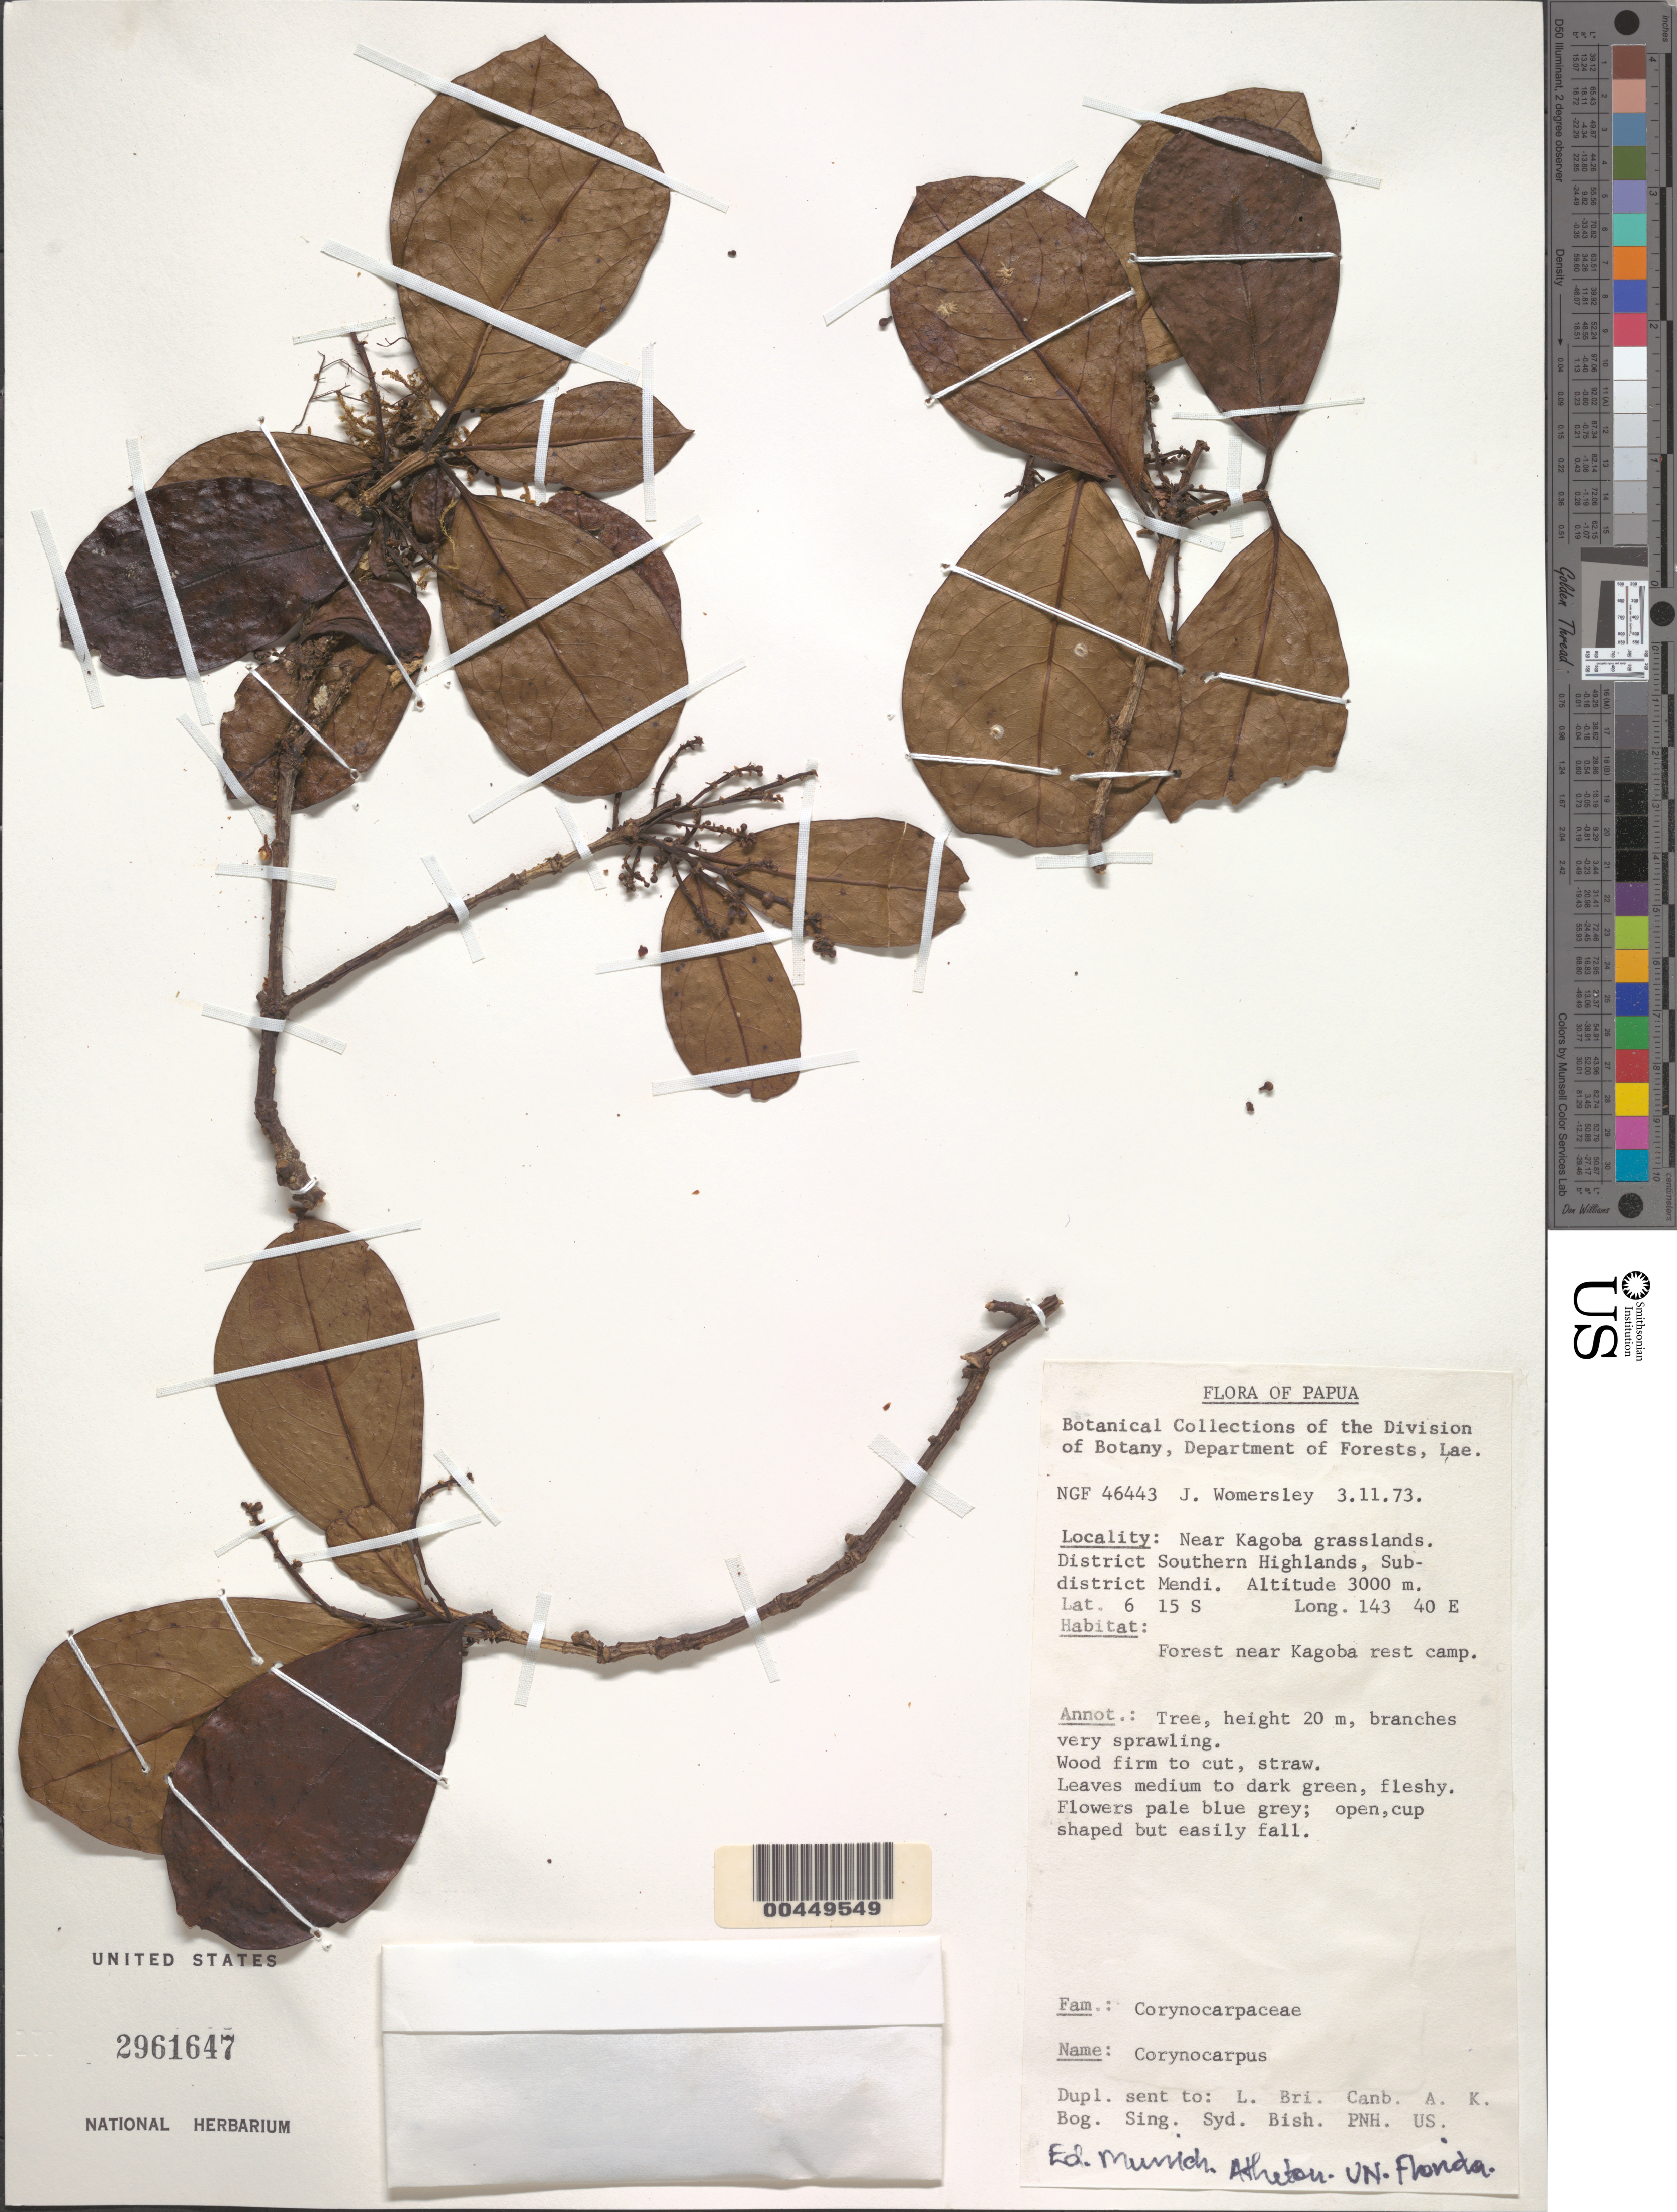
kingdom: Plantae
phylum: Tracheophyta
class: Magnoliopsida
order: Cucurbitales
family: Corynocarpaceae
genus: Corynocarpus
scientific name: Corynocarpus sp.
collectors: J. S. Womersley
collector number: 46443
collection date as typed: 03 Nov 1973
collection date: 1973-11-03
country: Papua New Guinea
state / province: Southern Highlands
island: New Guinea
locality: Near kagoba grasslands, southern highlands, mendi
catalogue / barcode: US 2961647